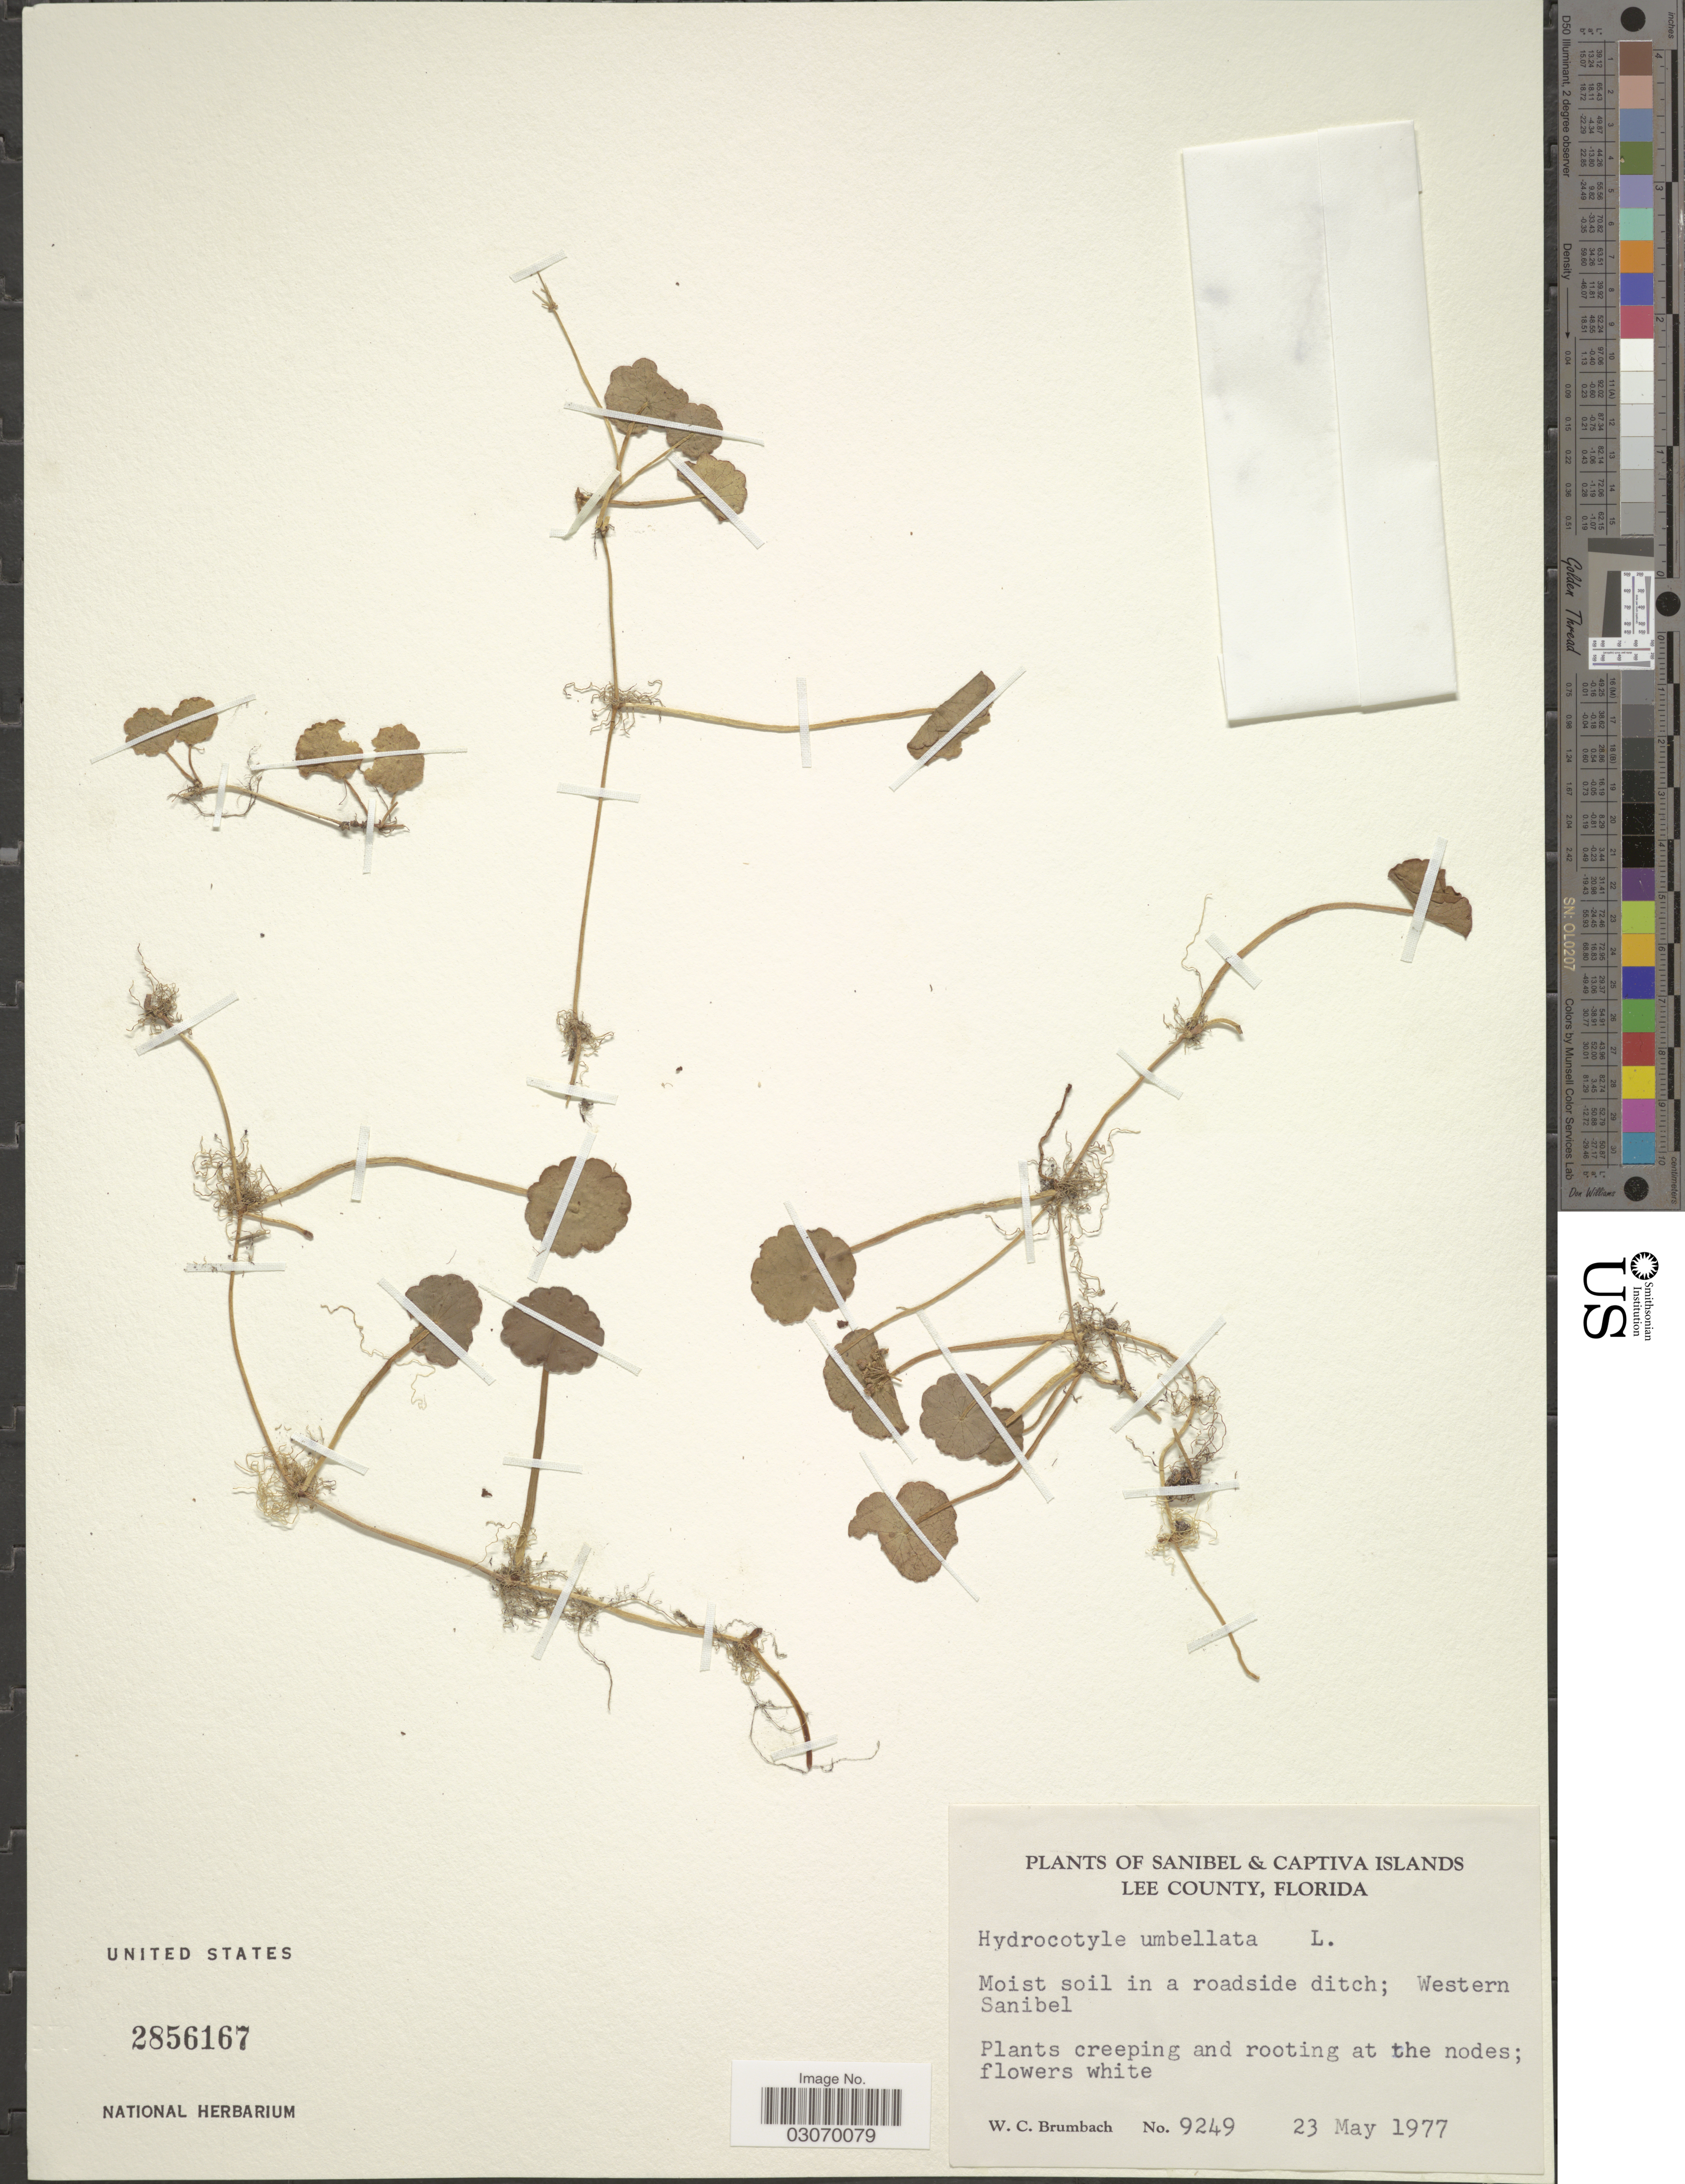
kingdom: Plantae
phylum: Tracheophyta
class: Magnoliopsida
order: Apiales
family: Araliaceae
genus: Hydrocotyle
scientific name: Hydrocotyle umbellata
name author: L.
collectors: W. C. Brumbach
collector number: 9249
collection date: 1977-05-23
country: United States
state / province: Florida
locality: Lee County. Western Sanibel.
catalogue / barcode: US 2856167